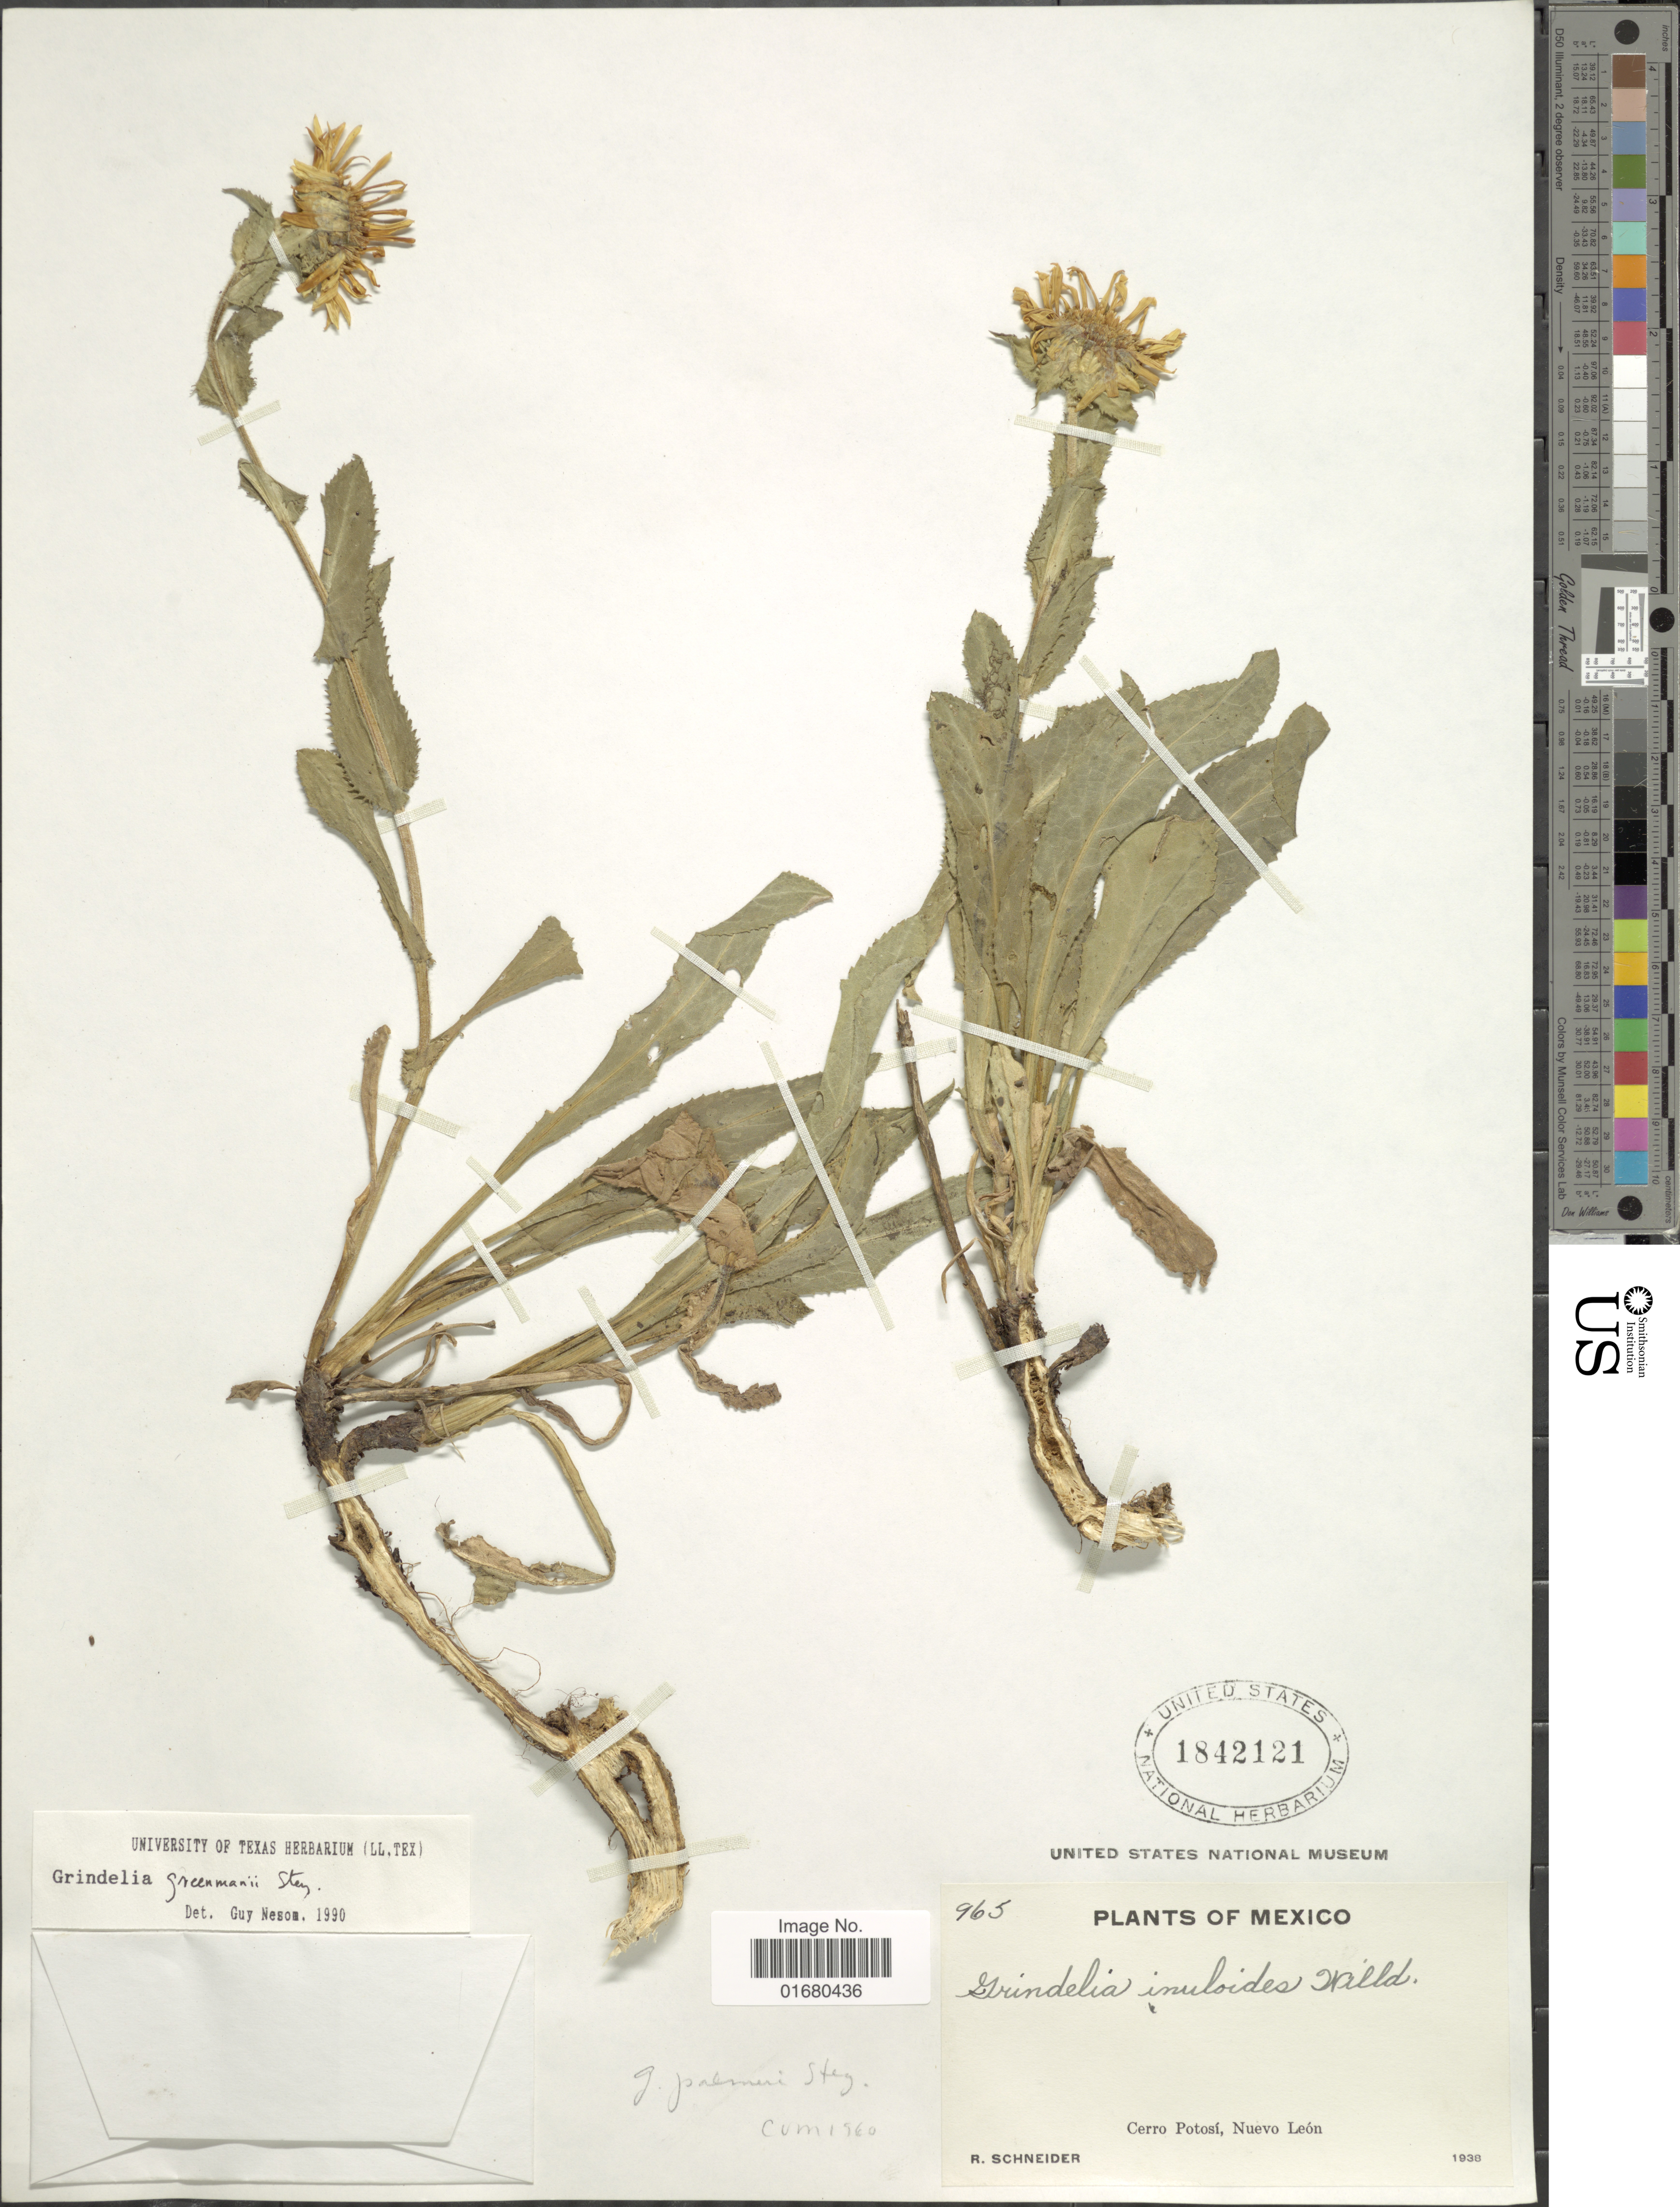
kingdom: Plantae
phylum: Tracheophyta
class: Magnoliopsida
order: Asterales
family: Asteraceae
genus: Grindelia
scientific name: Grindelia greenmanii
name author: Steyerm.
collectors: R. Schneider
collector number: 965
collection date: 1938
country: Mexico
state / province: Nuevo León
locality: Cerro Potosi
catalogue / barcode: US 1842121